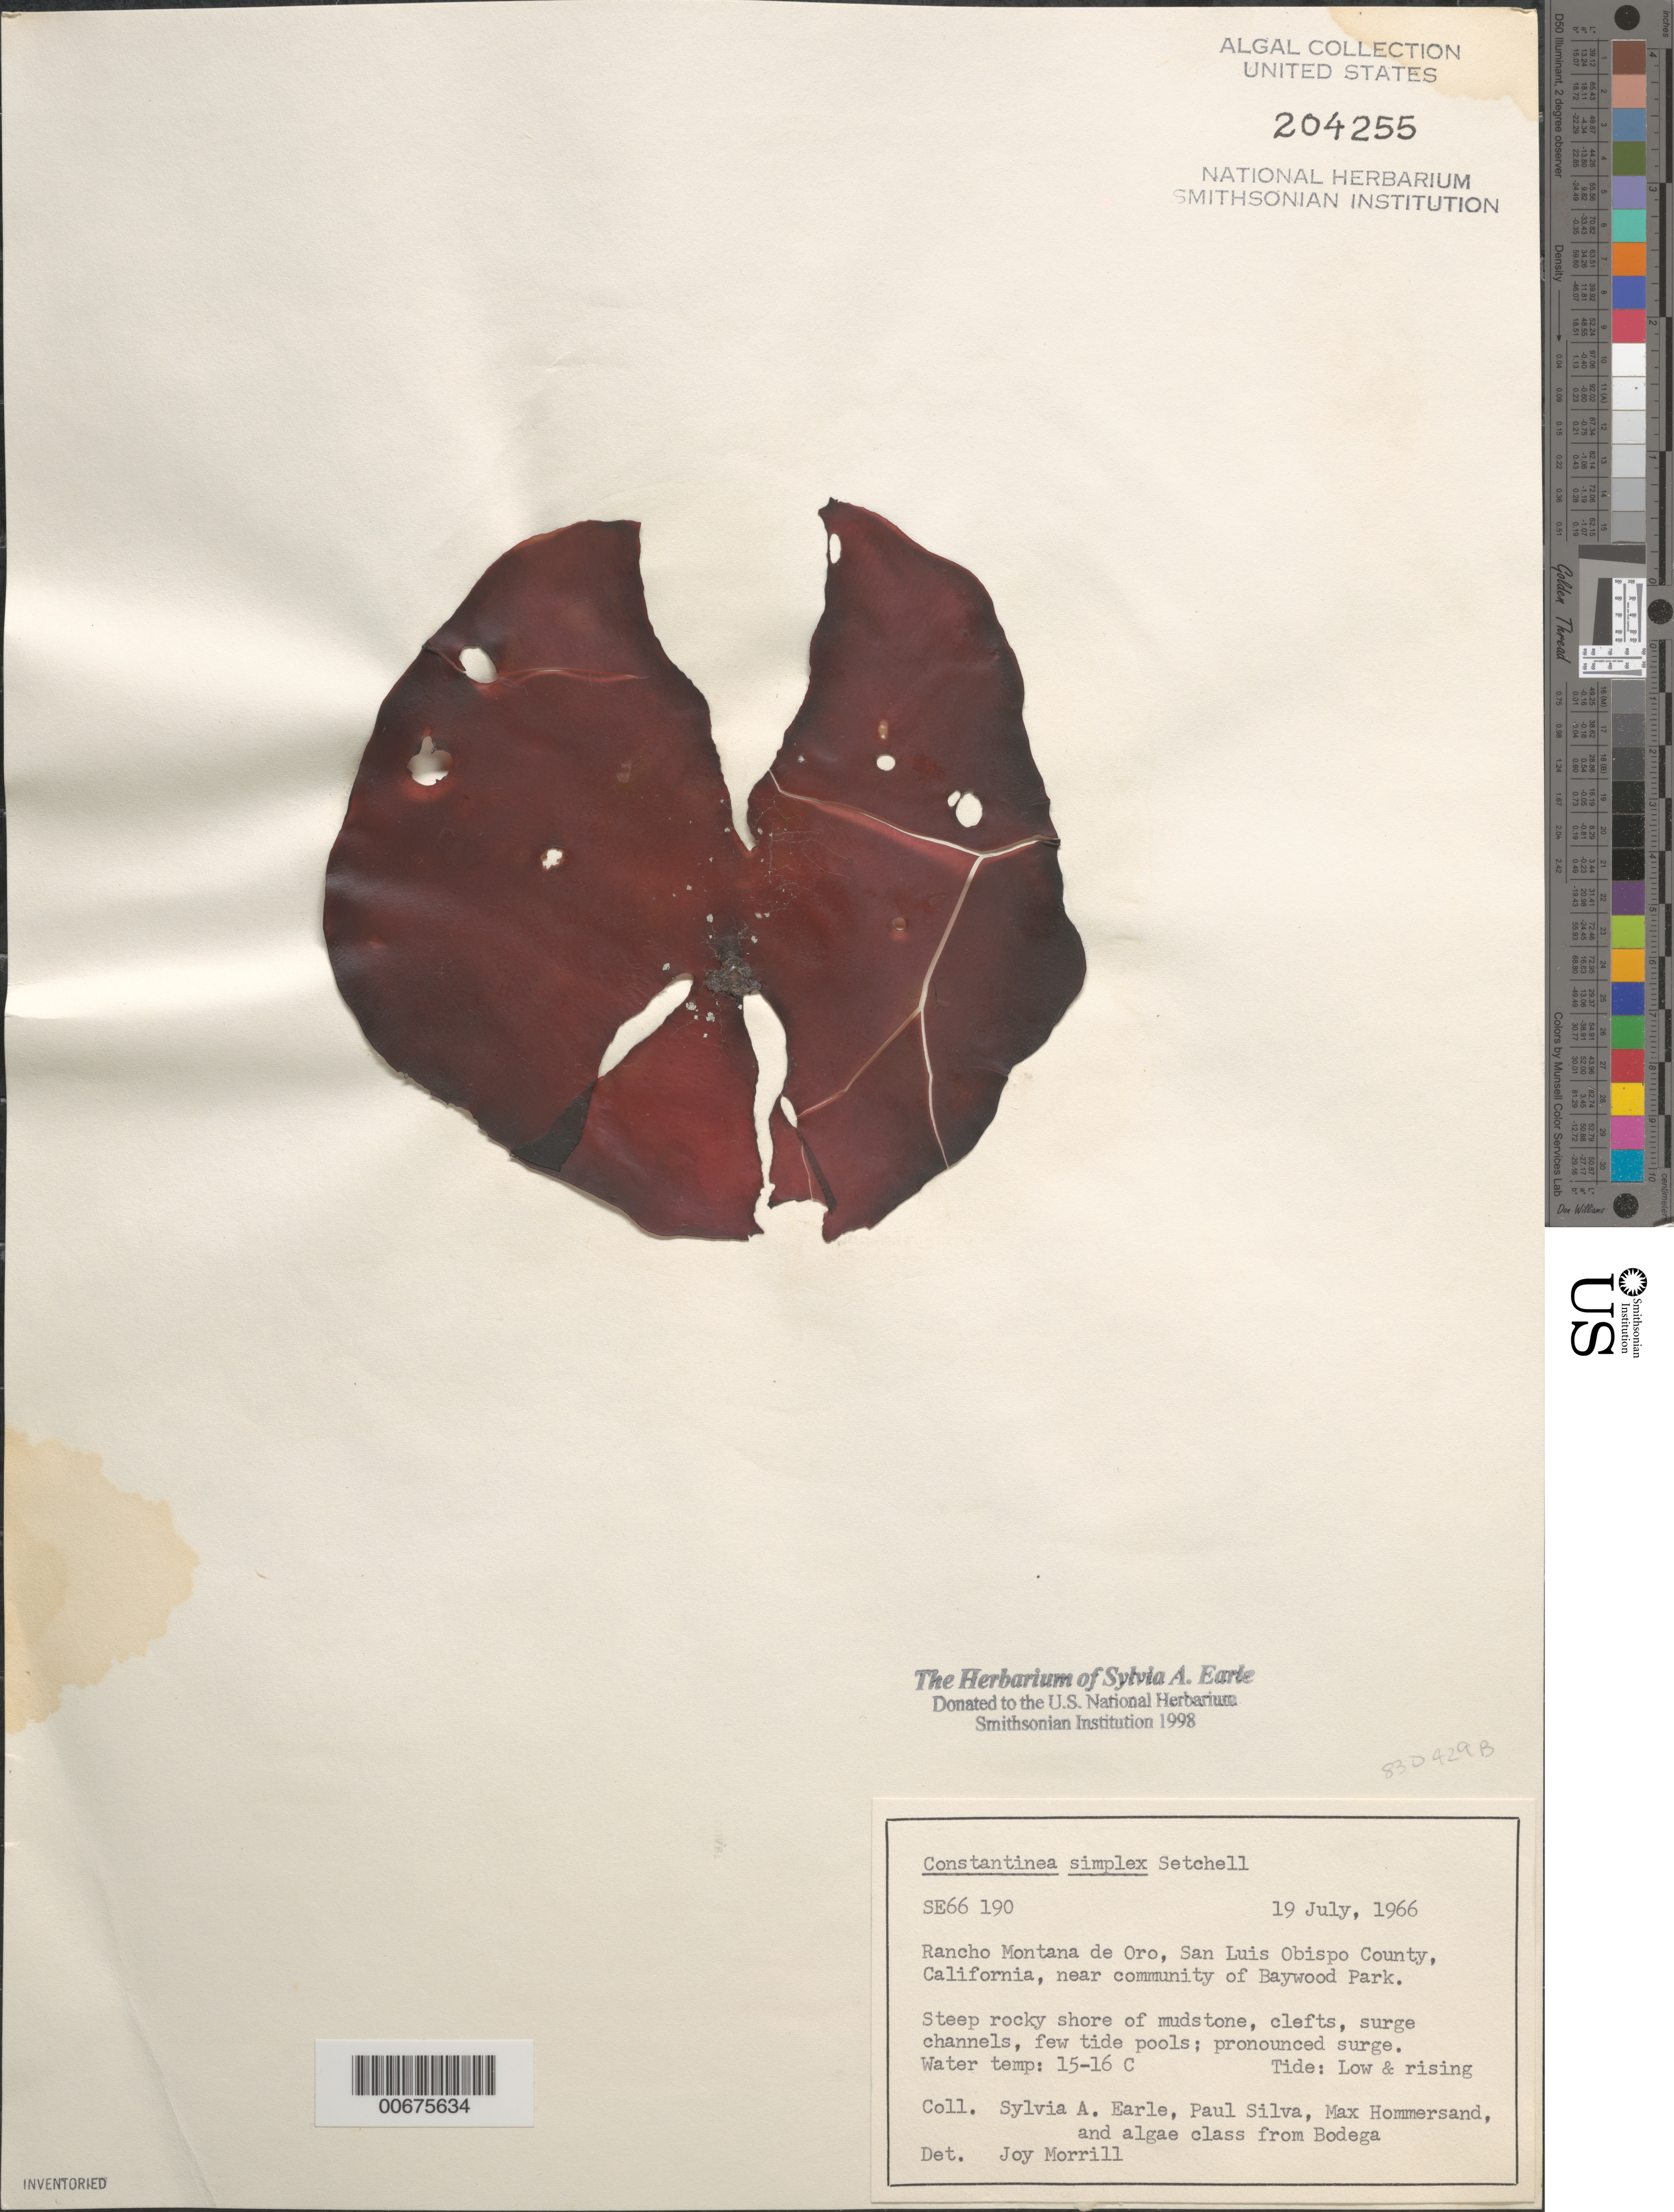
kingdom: Plantae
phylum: Rhodophyta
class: Florideophyceae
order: Gigartinales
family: Dumontiaceae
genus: Constantinea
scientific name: Constantinea simplex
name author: Setch.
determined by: Morrill, J.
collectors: S. A. Earle, P. C. Silva, M. H. Hommersand & Bodega Algae Class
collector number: SE 66190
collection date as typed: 19 Jul 1966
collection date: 1966-07-19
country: United States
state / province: California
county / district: San Luis Obispo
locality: Rancho Montana de Oro, near Baywood Park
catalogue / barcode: US 204255